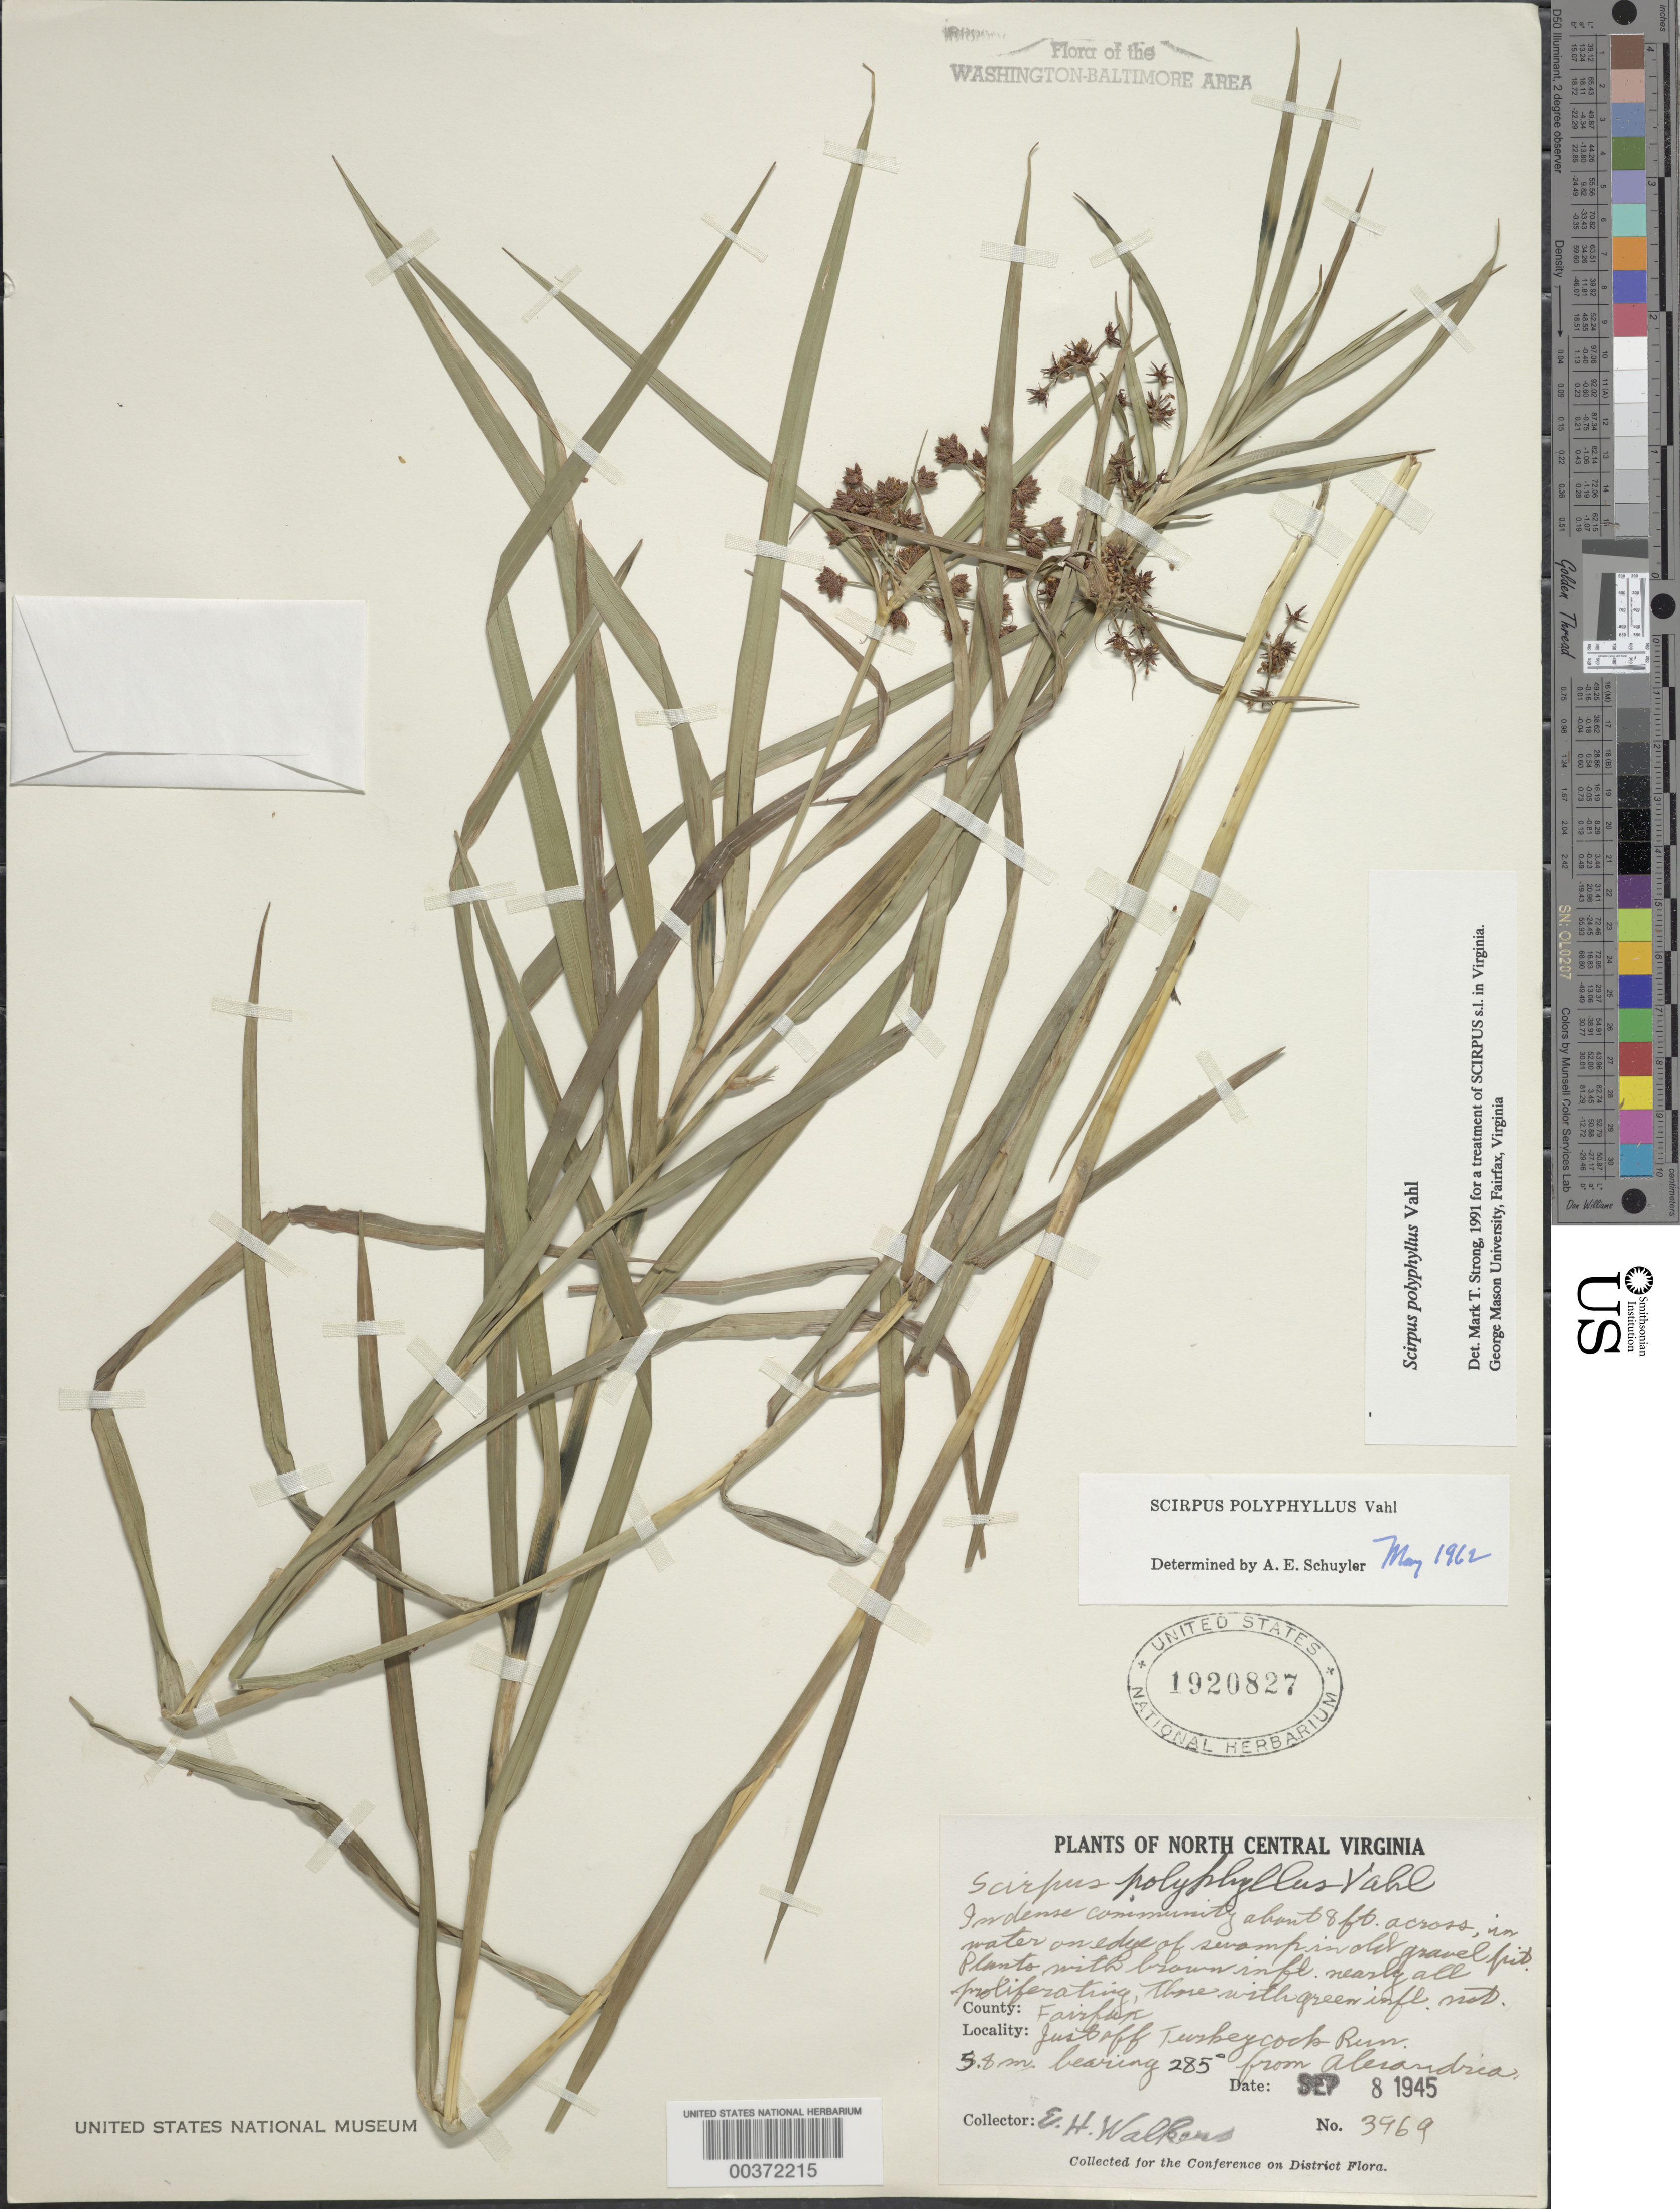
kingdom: Plantae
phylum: Tracheophyta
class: Liliopsida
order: Poales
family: Cyperaceae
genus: Scirpus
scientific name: Scirpus polyphyllus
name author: Vahl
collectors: E. H. Walker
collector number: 3969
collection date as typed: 08 Sep 1945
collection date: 1945-09-08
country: United States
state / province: Virginia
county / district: Fairfax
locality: Turkeycock Run vicinity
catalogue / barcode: US 1920827